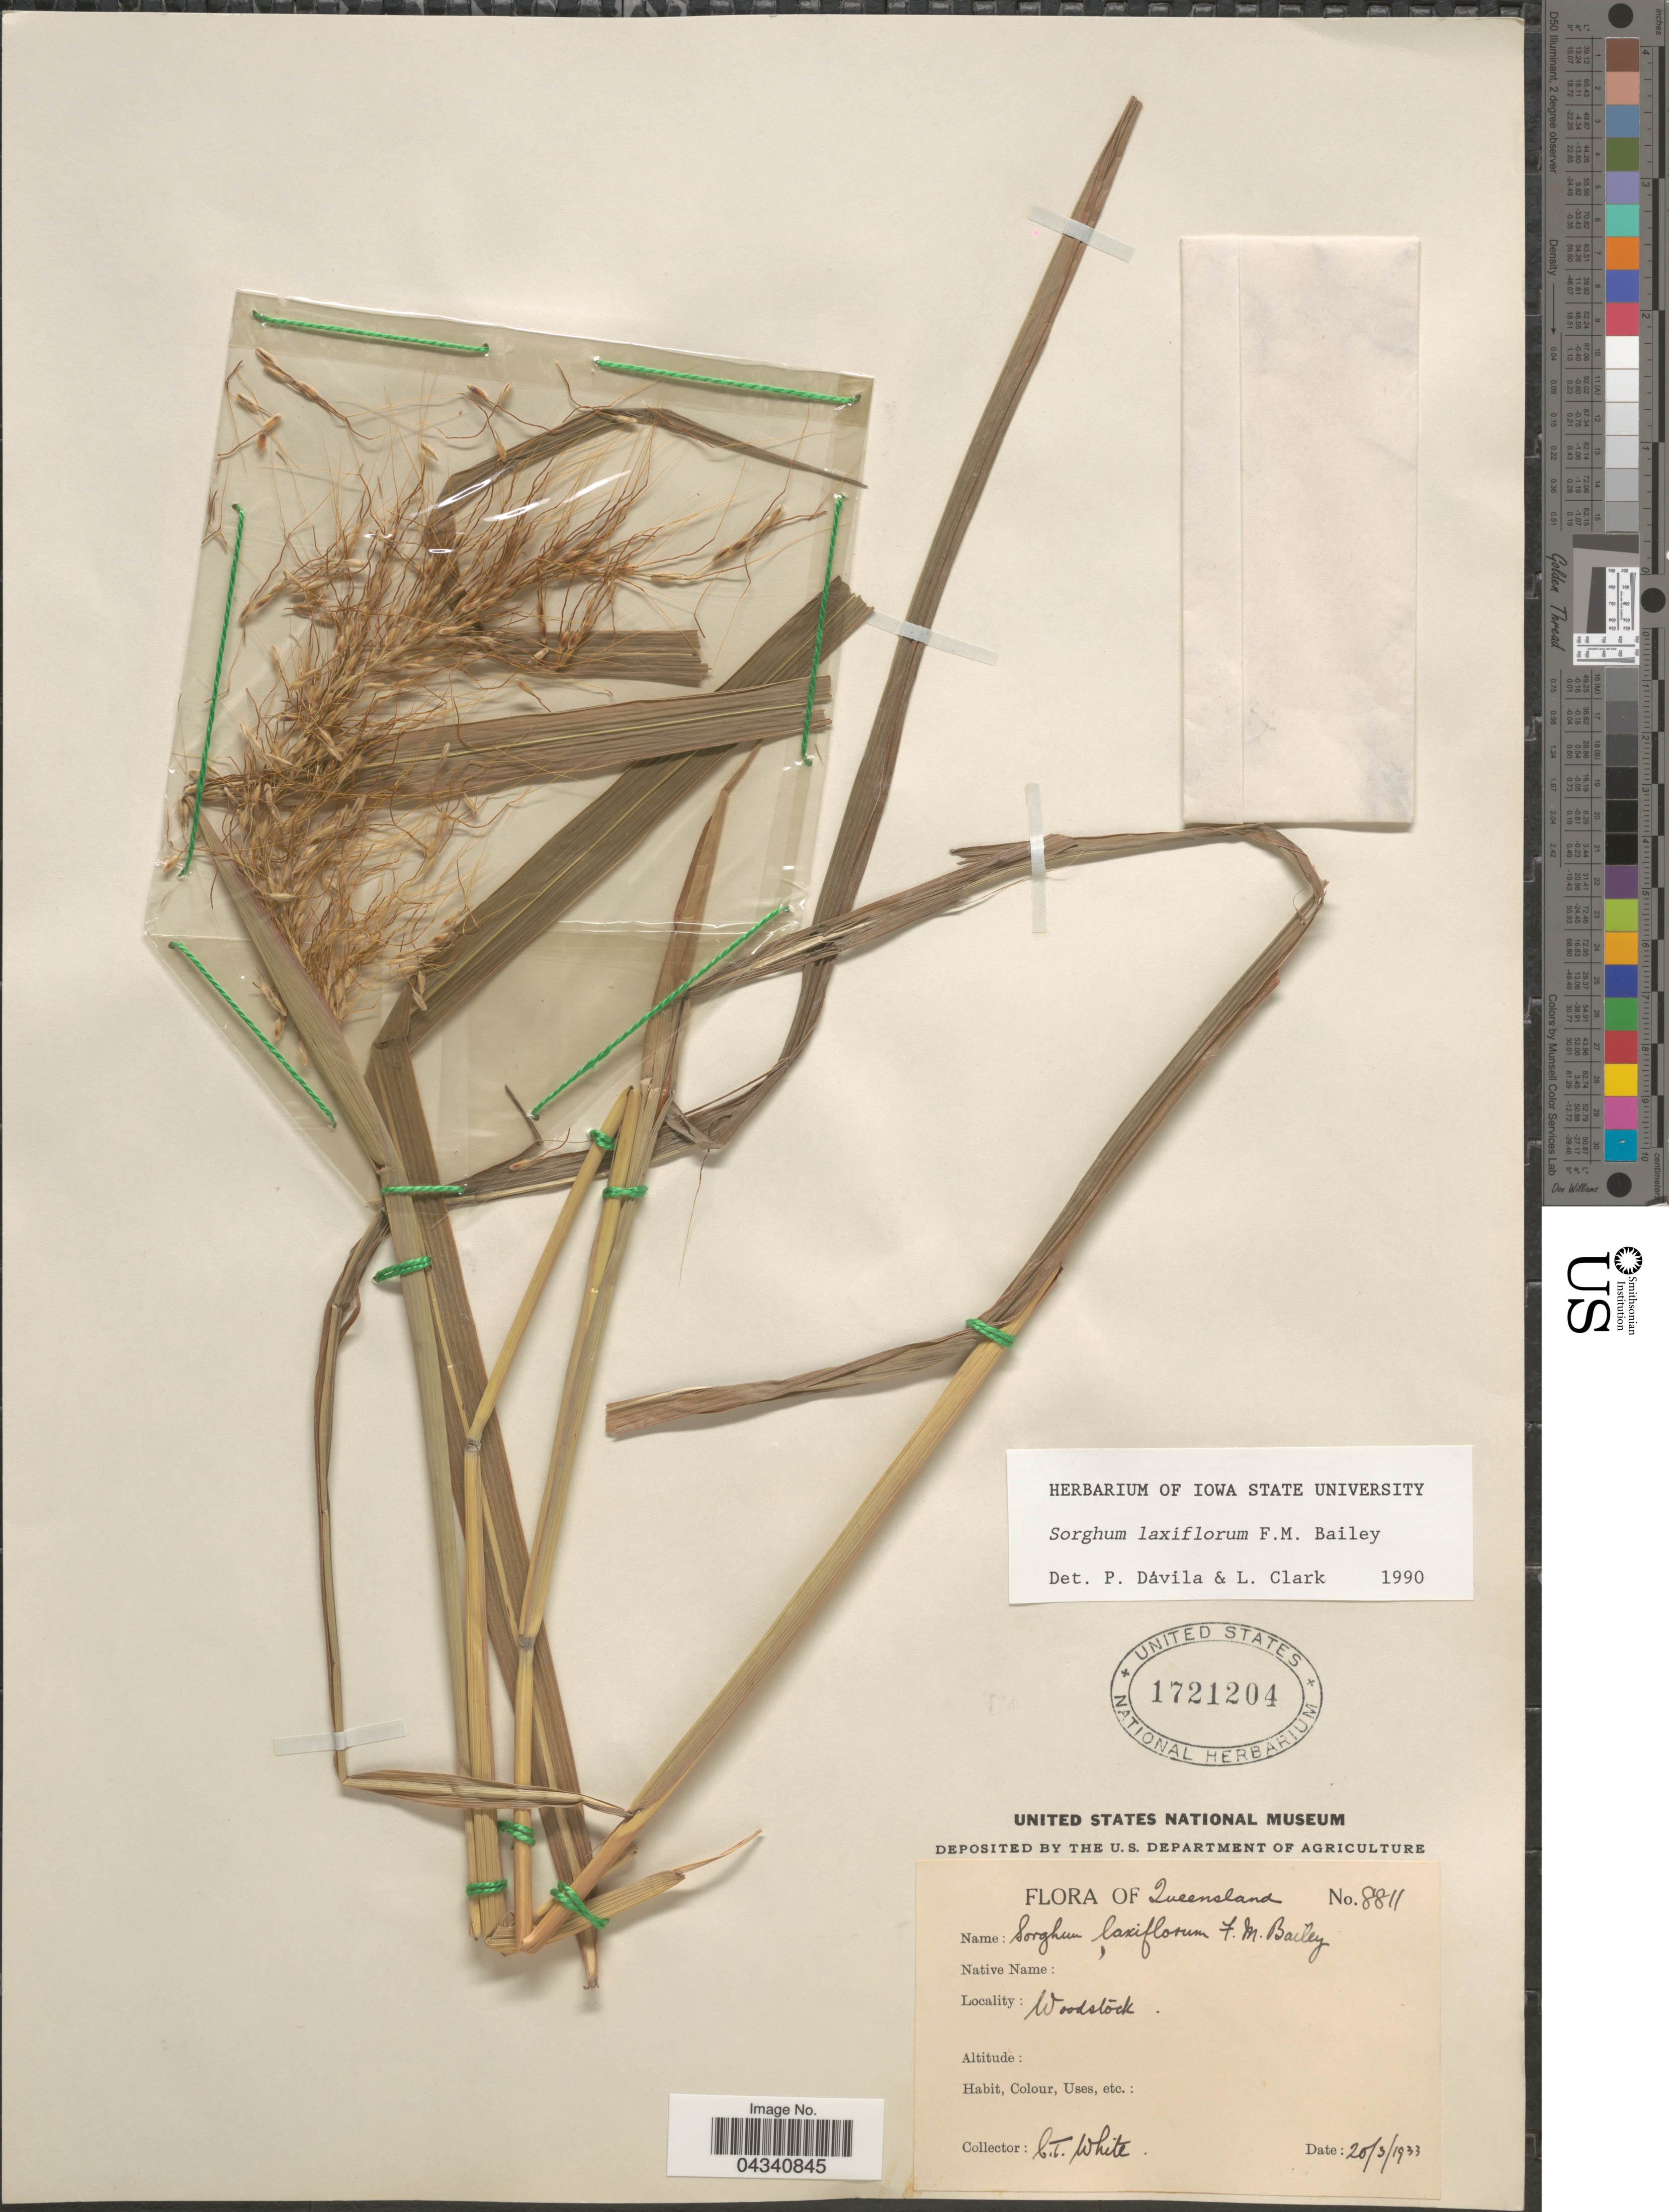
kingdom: Plantae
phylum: Tracheophyta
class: Liliopsida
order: Poales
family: Poaceae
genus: Sorghum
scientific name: Sorghum laxiflorum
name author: F.M. Bailey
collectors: C. T. White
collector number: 8811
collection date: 1933-03-20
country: Australia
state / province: Queensland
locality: Woodstock.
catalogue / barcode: US 1721204